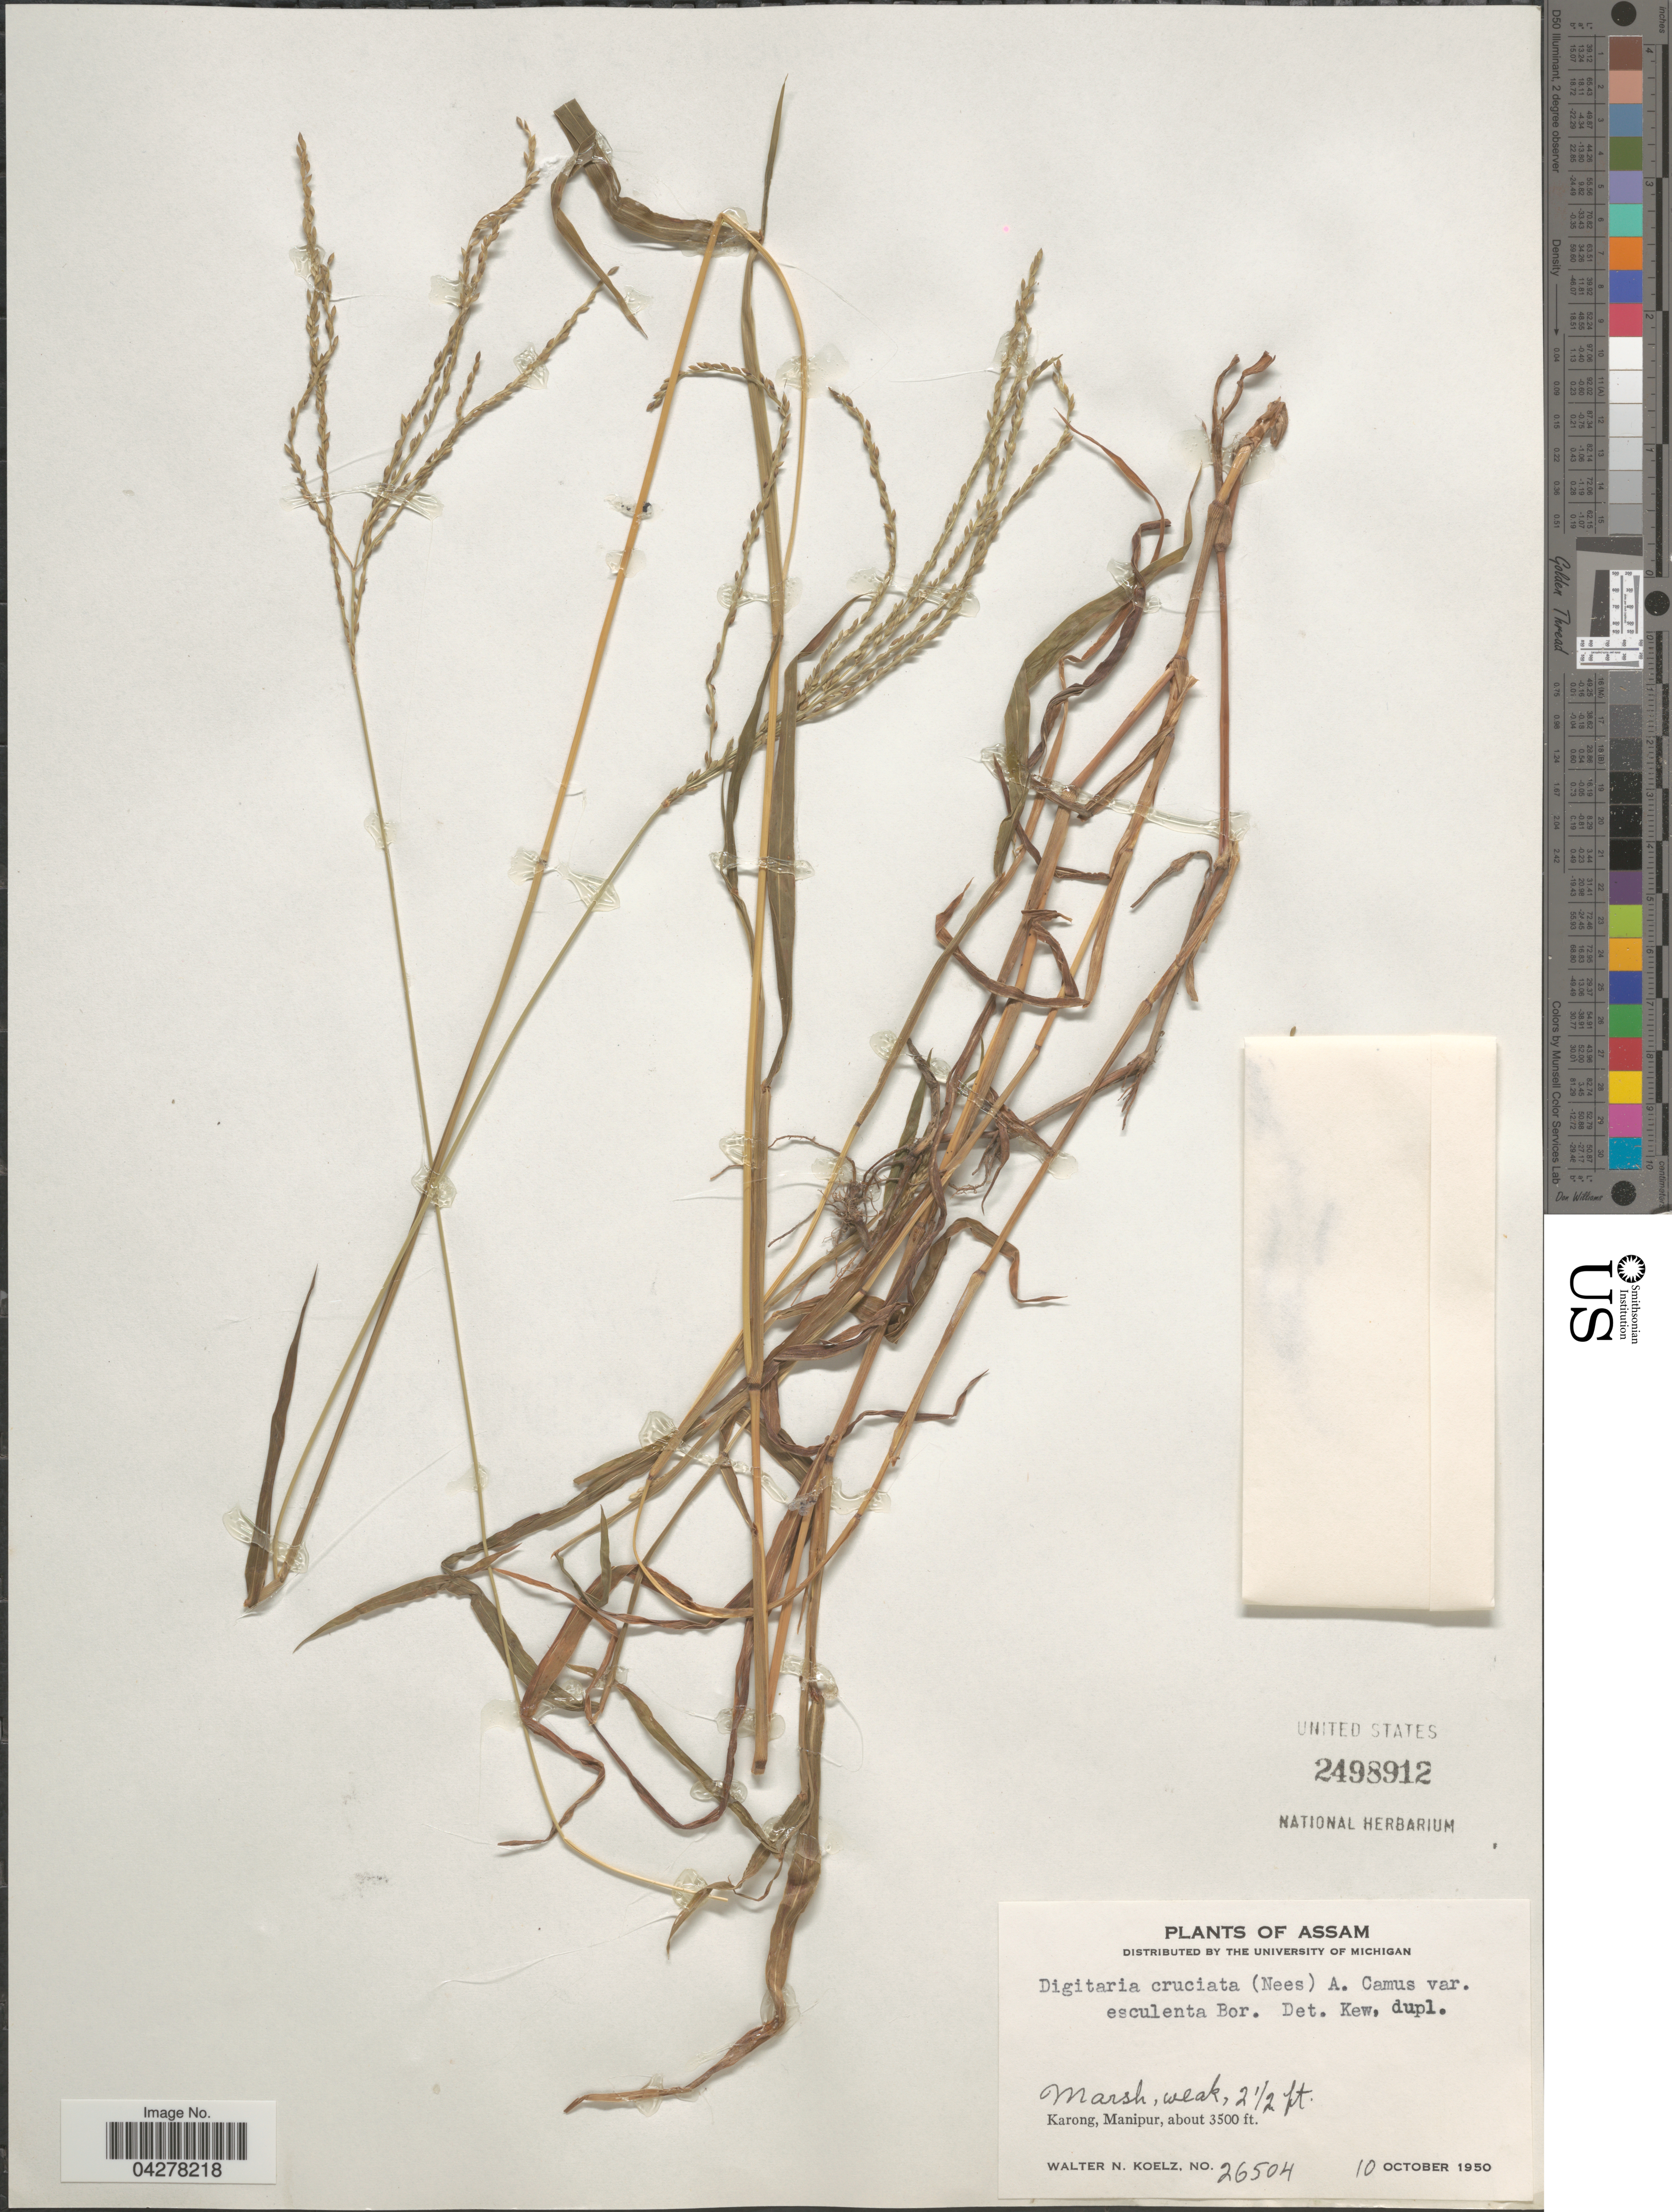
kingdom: Plantae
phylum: Tracheophyta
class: Liliopsida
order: Poales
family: Poaceae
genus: Digitaria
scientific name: Digitaria cruciata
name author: (Nees ex Steud.) A. Camus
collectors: W. N. Koelz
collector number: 26504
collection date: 1950-10-10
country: India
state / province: Manipur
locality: Marsh, weak. Karon, Manipur.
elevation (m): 1067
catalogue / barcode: US 2498912